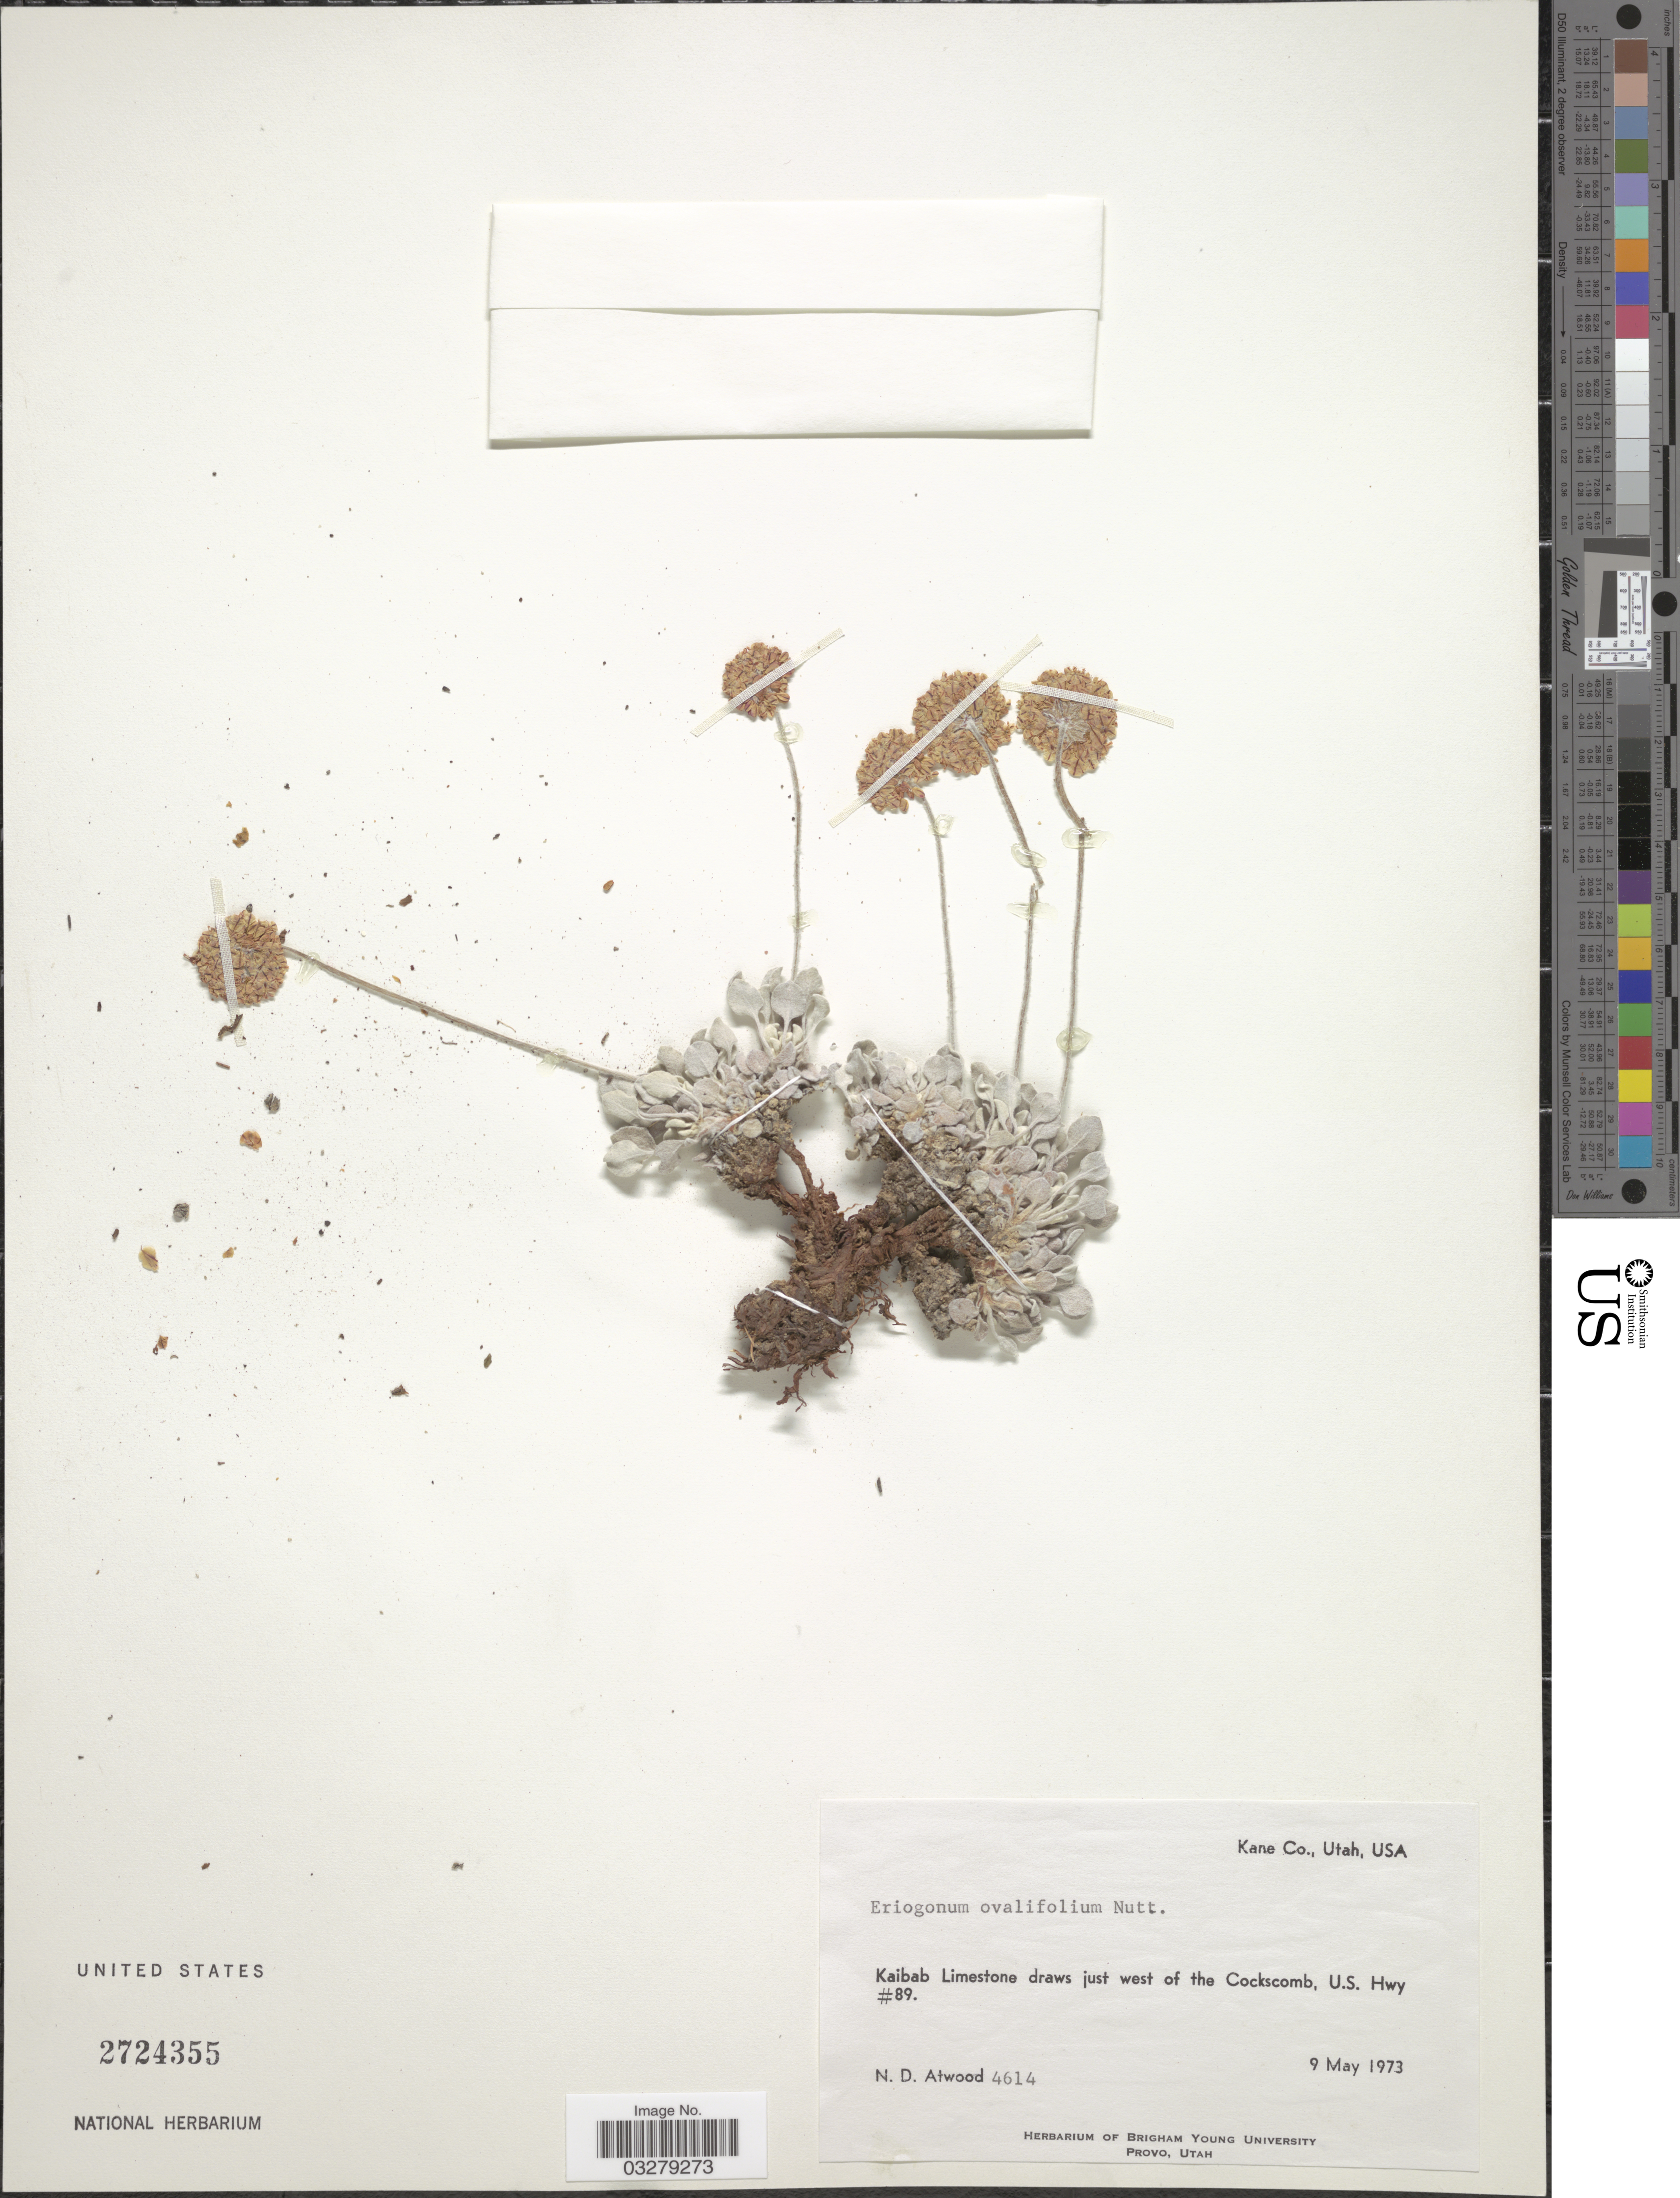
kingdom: Plantae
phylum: Tracheophyta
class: Magnoliopsida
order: Caryophyllales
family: Polygonaceae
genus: Eriogonum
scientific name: Eriogonum ovalifolium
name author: Nutt.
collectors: N. Atwood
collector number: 4614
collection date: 1973-05-09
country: United States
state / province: Utah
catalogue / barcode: US 2724355